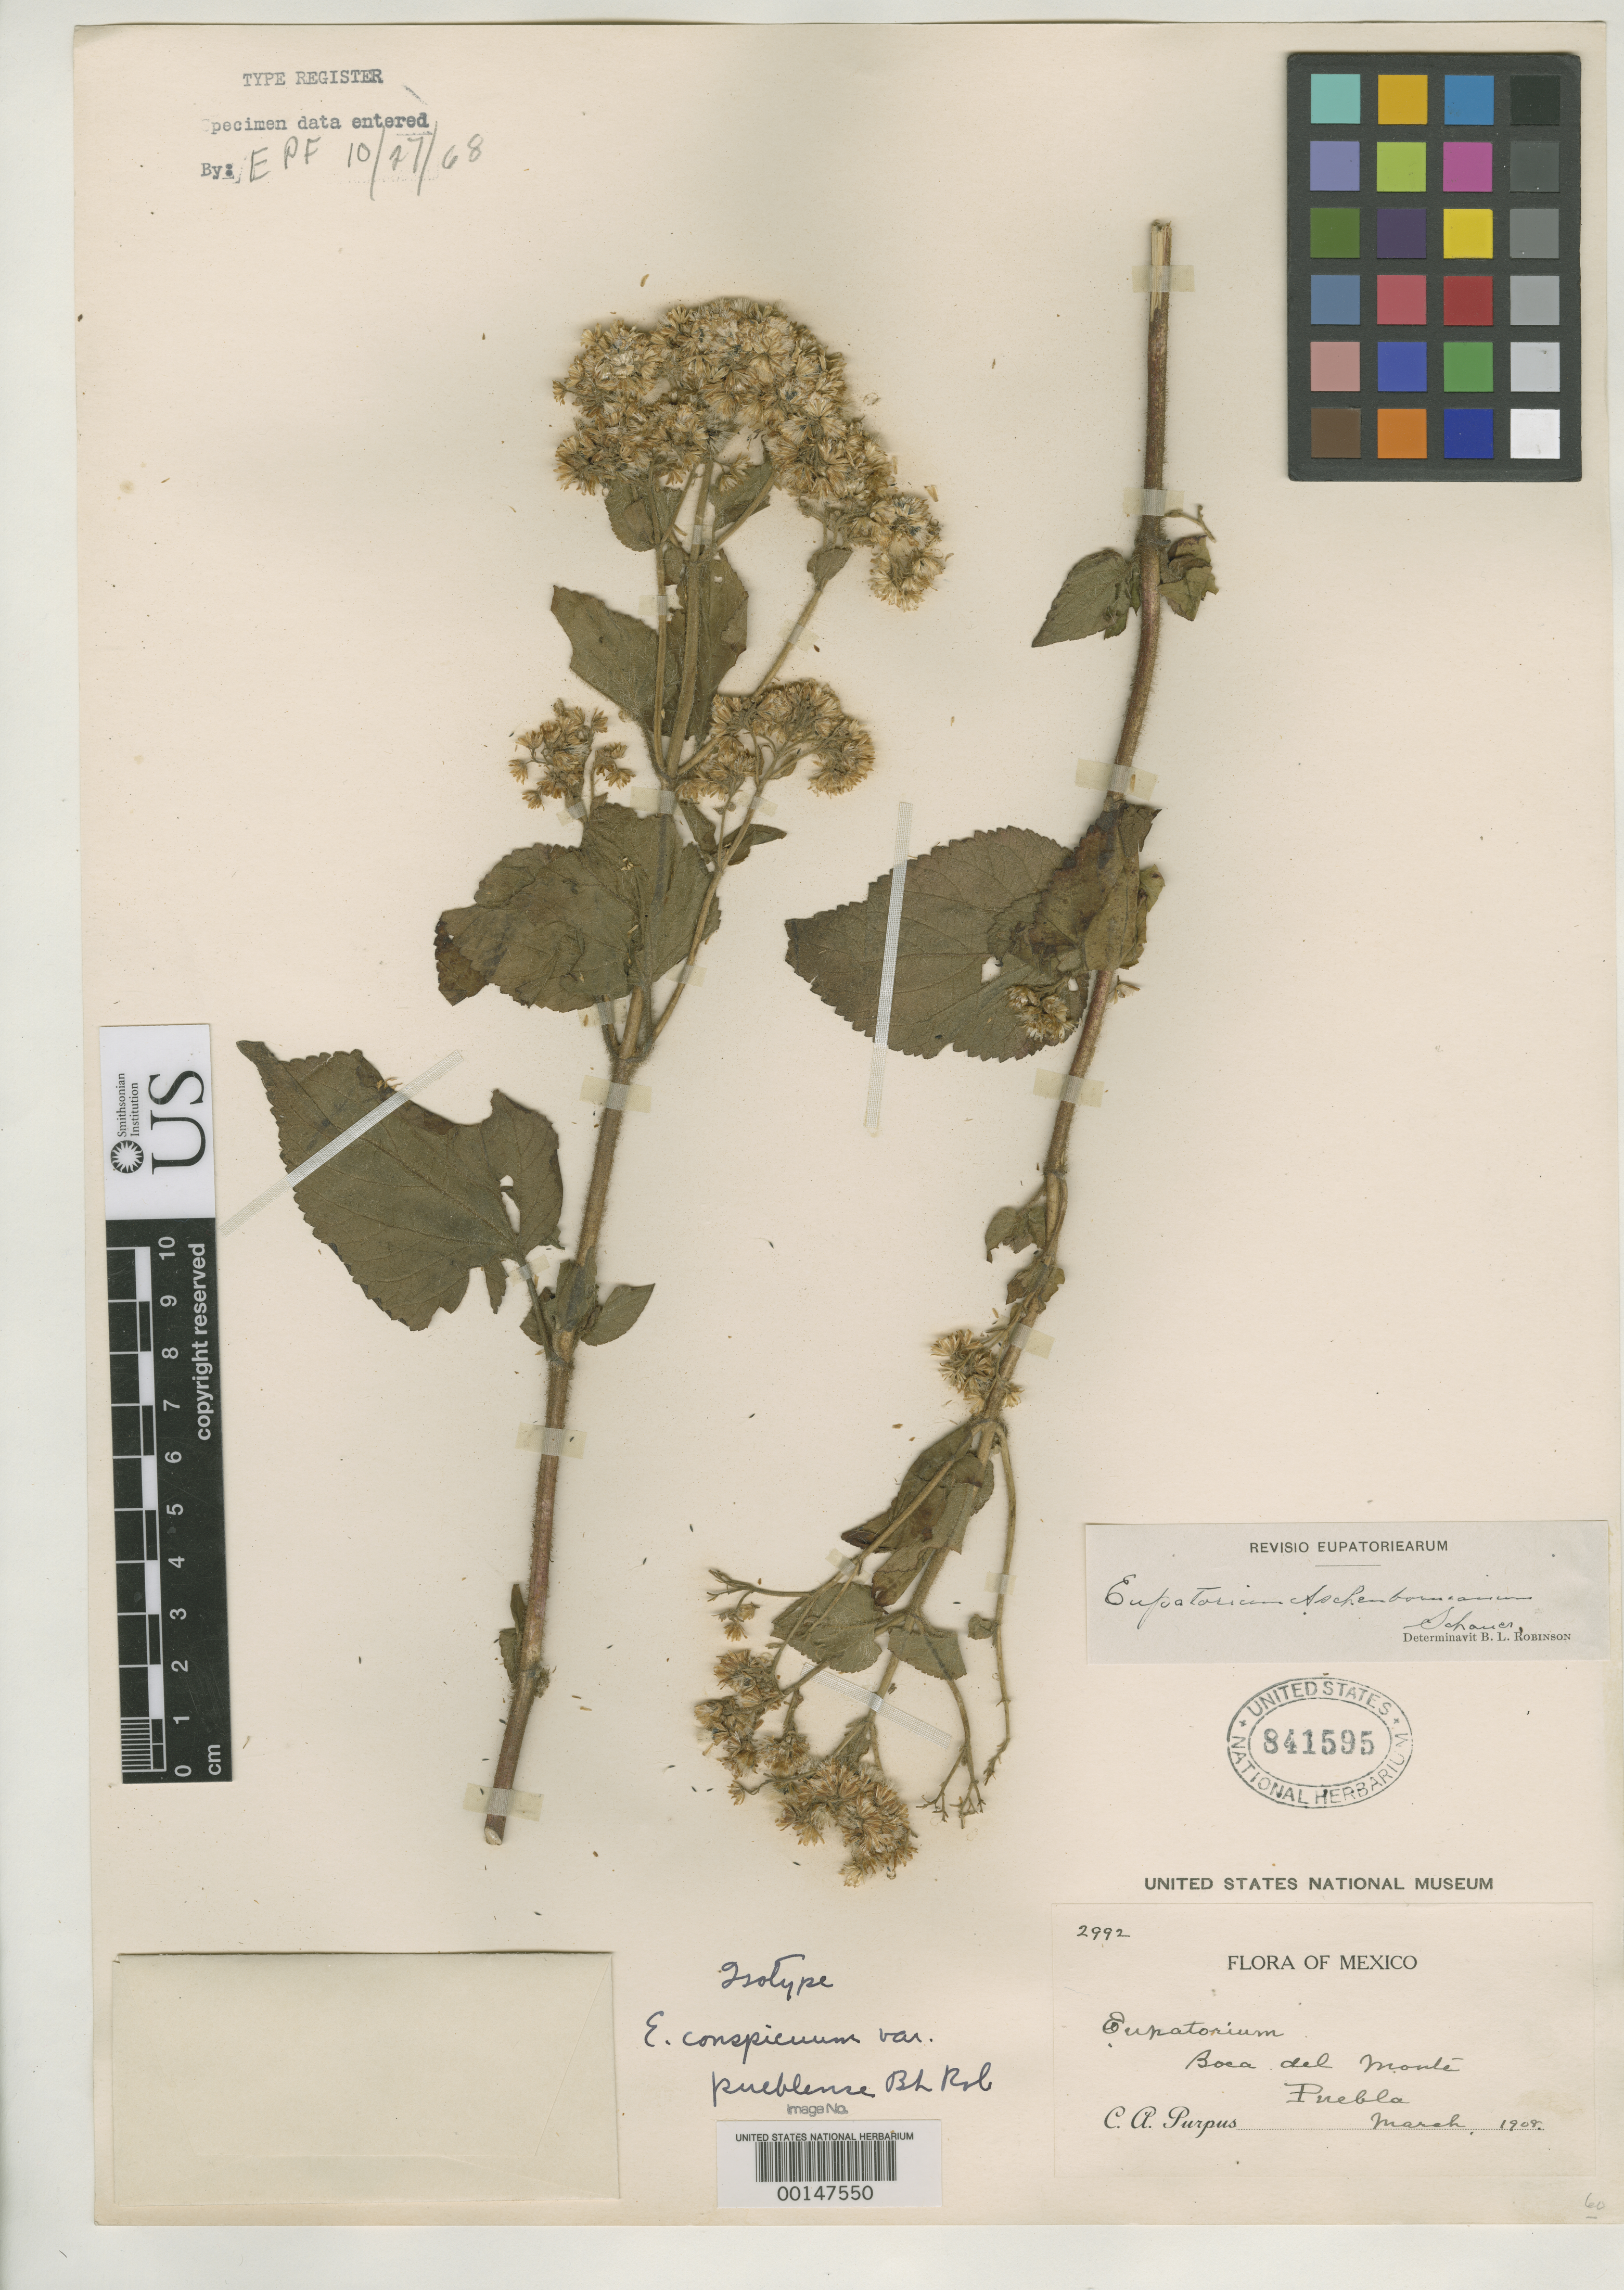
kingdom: Plantae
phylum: Tracheophyta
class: Magnoliopsida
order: Asterales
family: Asteraceae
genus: Eupatorium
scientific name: Eupatorium conspicuum var. pueblense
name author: B.L. Rob.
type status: Isotype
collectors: C. A. Purpus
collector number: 2992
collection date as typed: Mar 1908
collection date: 1908-03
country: Mexico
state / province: Puebla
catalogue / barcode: US 841595